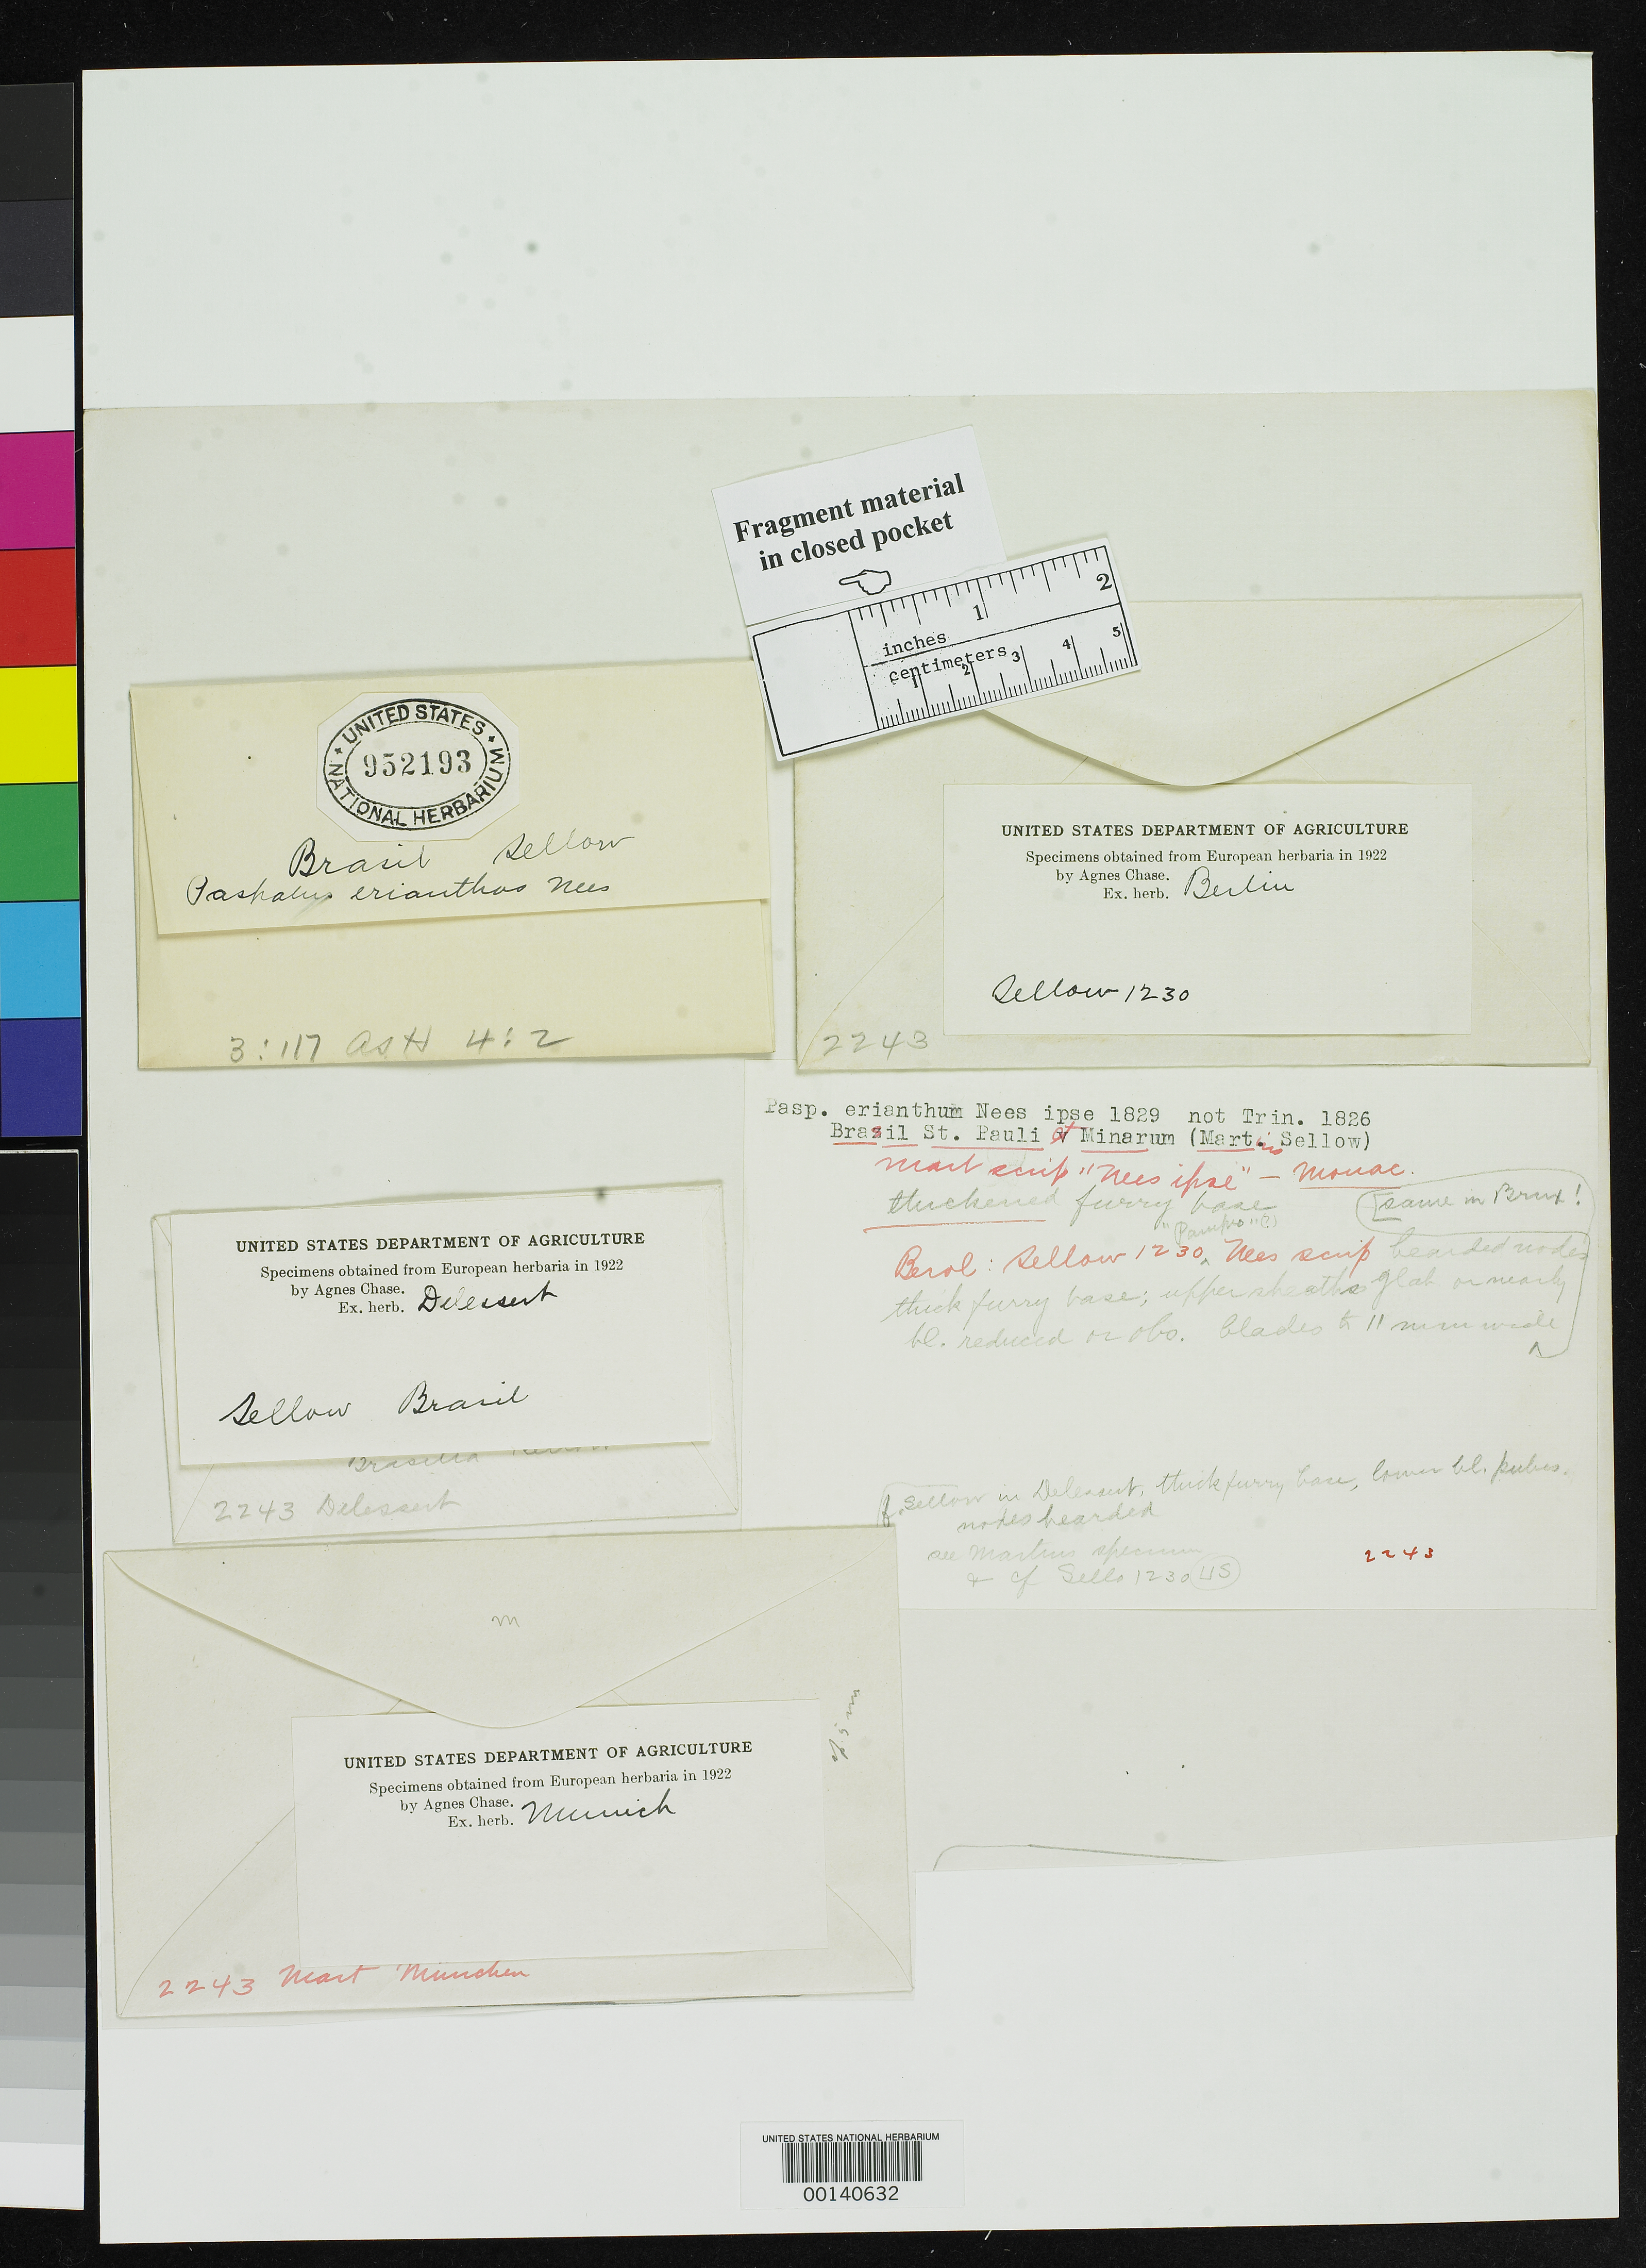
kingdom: Plantae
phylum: Tracheophyta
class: Liliopsida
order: Poales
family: Poaceae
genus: Paspalum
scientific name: Paspalum erianthum Nees, nom. illeg.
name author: Nees in Mart.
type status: Isosyntype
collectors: F. Sellow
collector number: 1230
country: Brazil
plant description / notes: Fragmentary material of type specimens taken from several herbaria (Berlin, Delessert, Munich; Leipzig?)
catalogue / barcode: US 952193